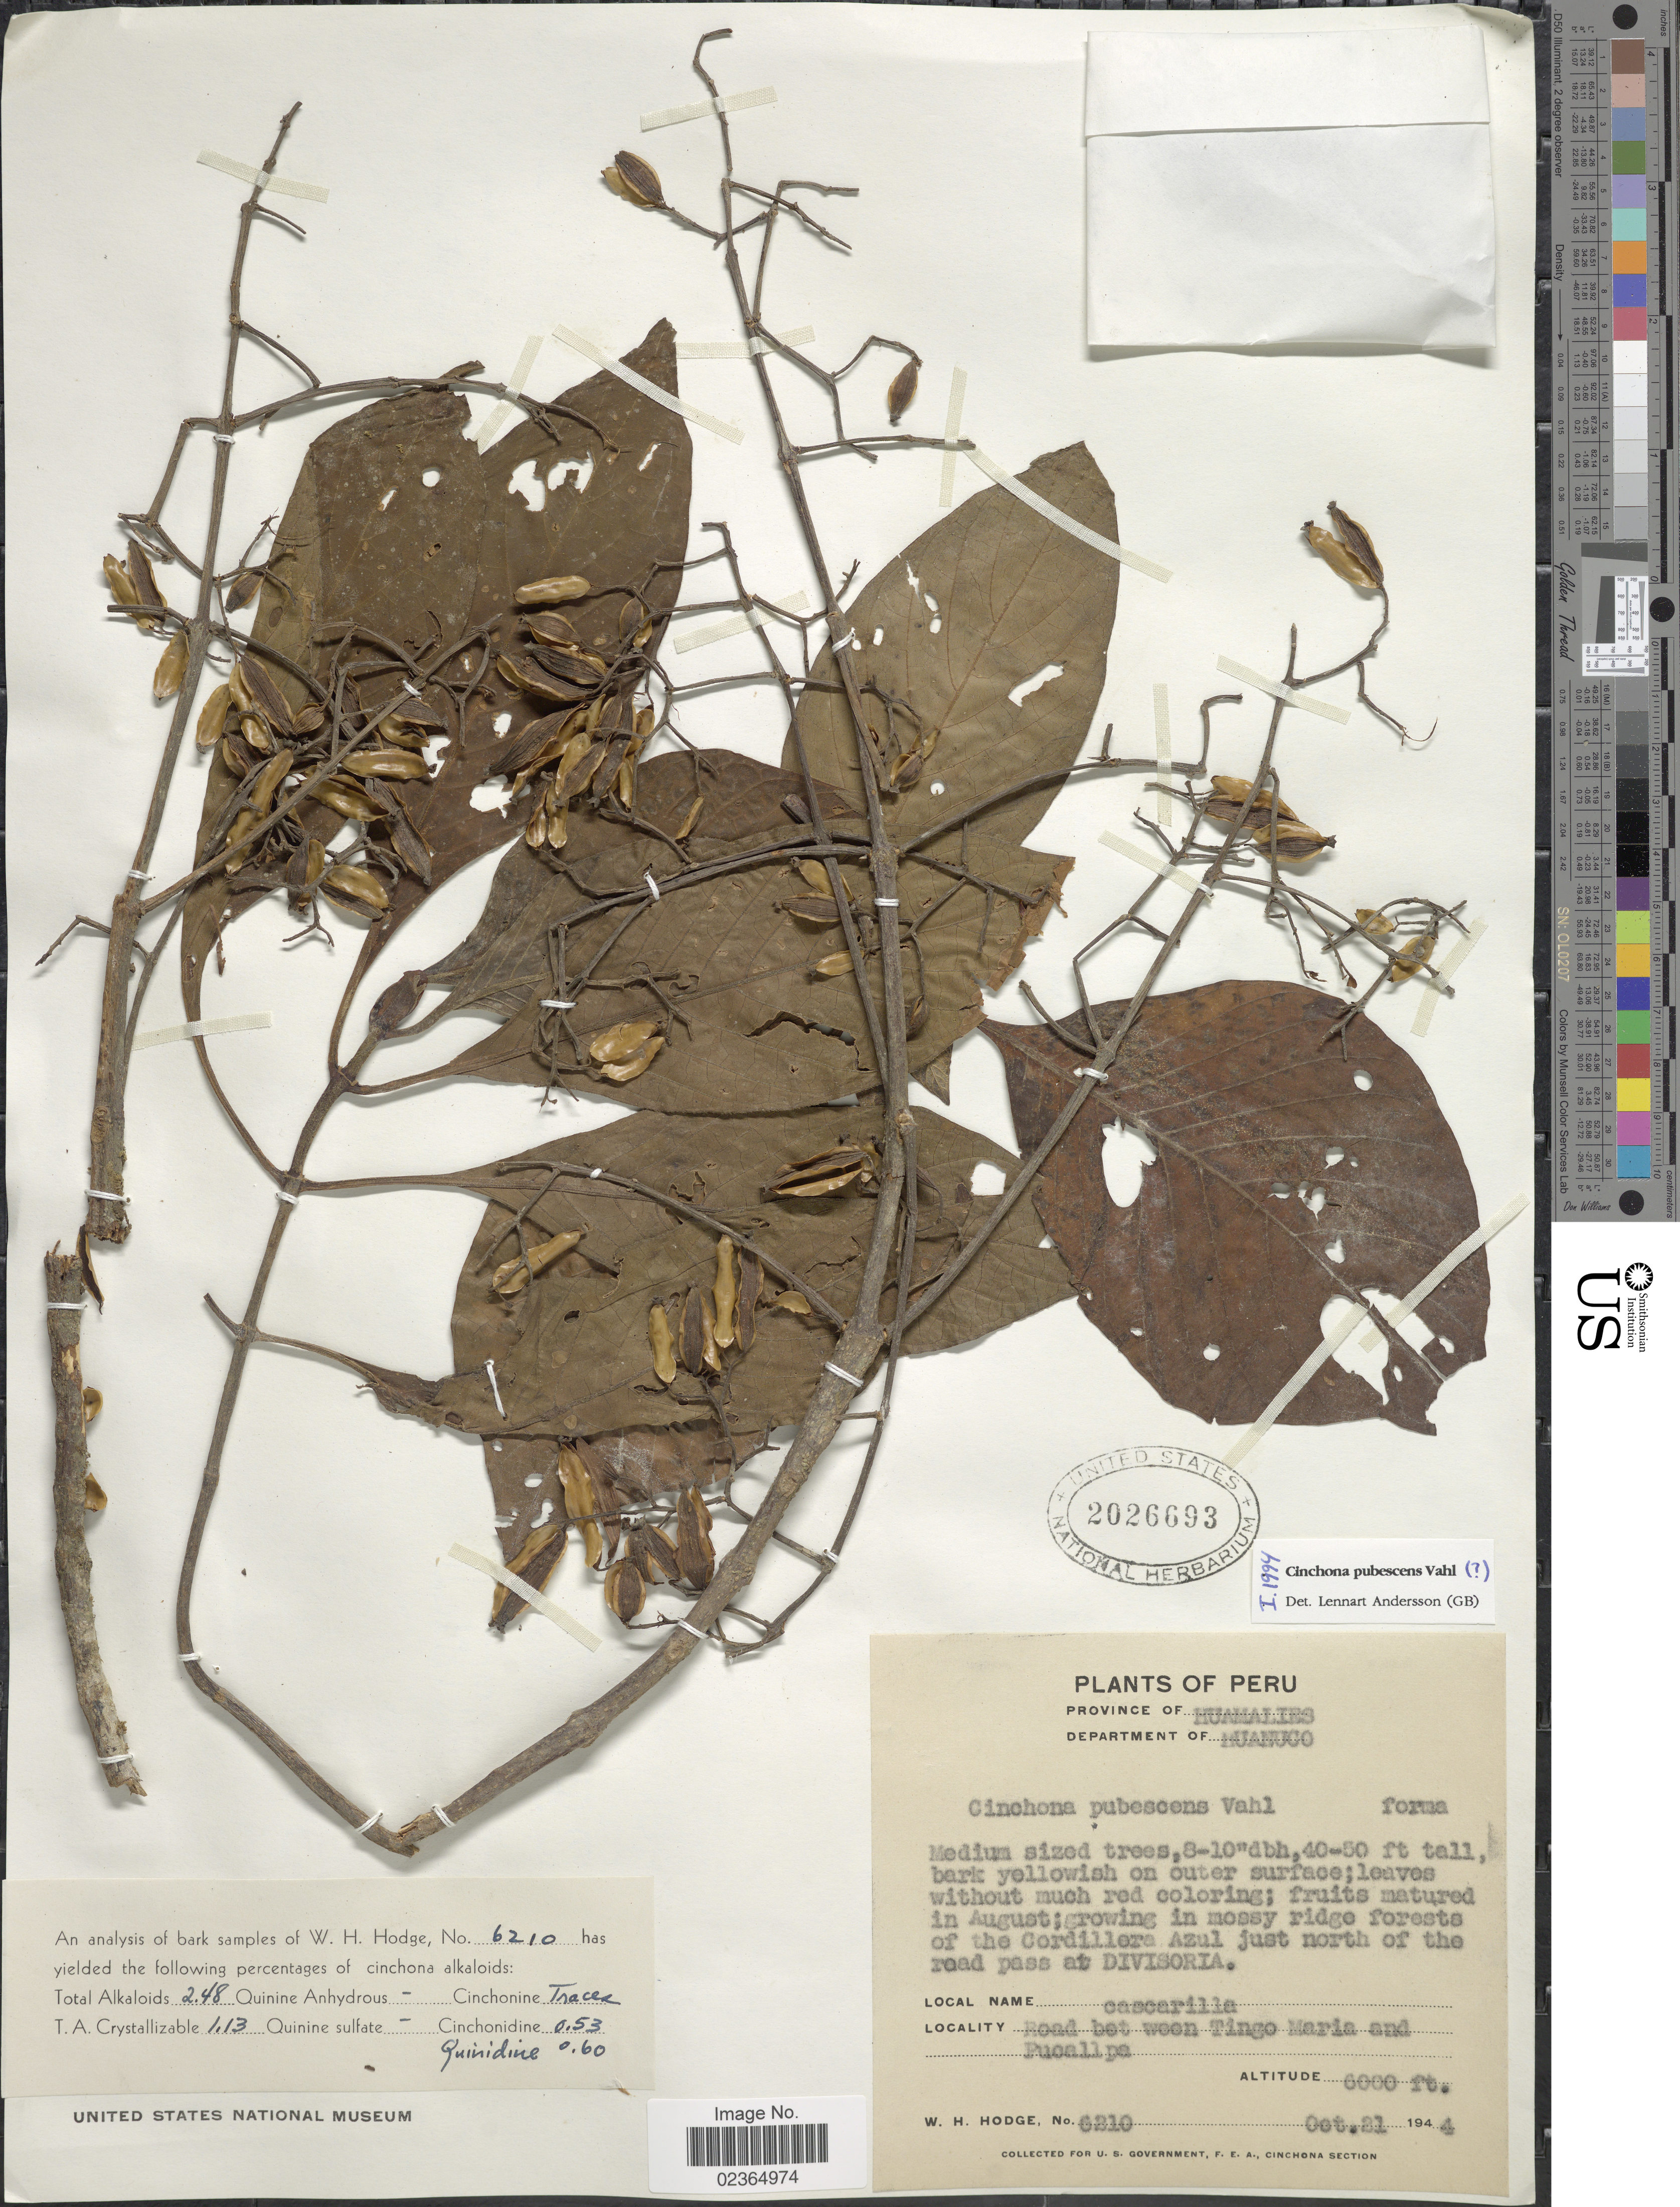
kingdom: Plantae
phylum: Tracheophyta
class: Magnoliopsida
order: Gentianales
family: Rubiaceae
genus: Cinchona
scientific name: Cinchona pubescens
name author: Vahl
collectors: W. Hodge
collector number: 6210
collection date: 1944-10-21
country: Peru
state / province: Huánuco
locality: Province of Huamalies. Cordillera Azul just north of the road pass at Divisoria. Road bet ween Tingo Maria and Pucalipa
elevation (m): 1829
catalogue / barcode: US 2026693